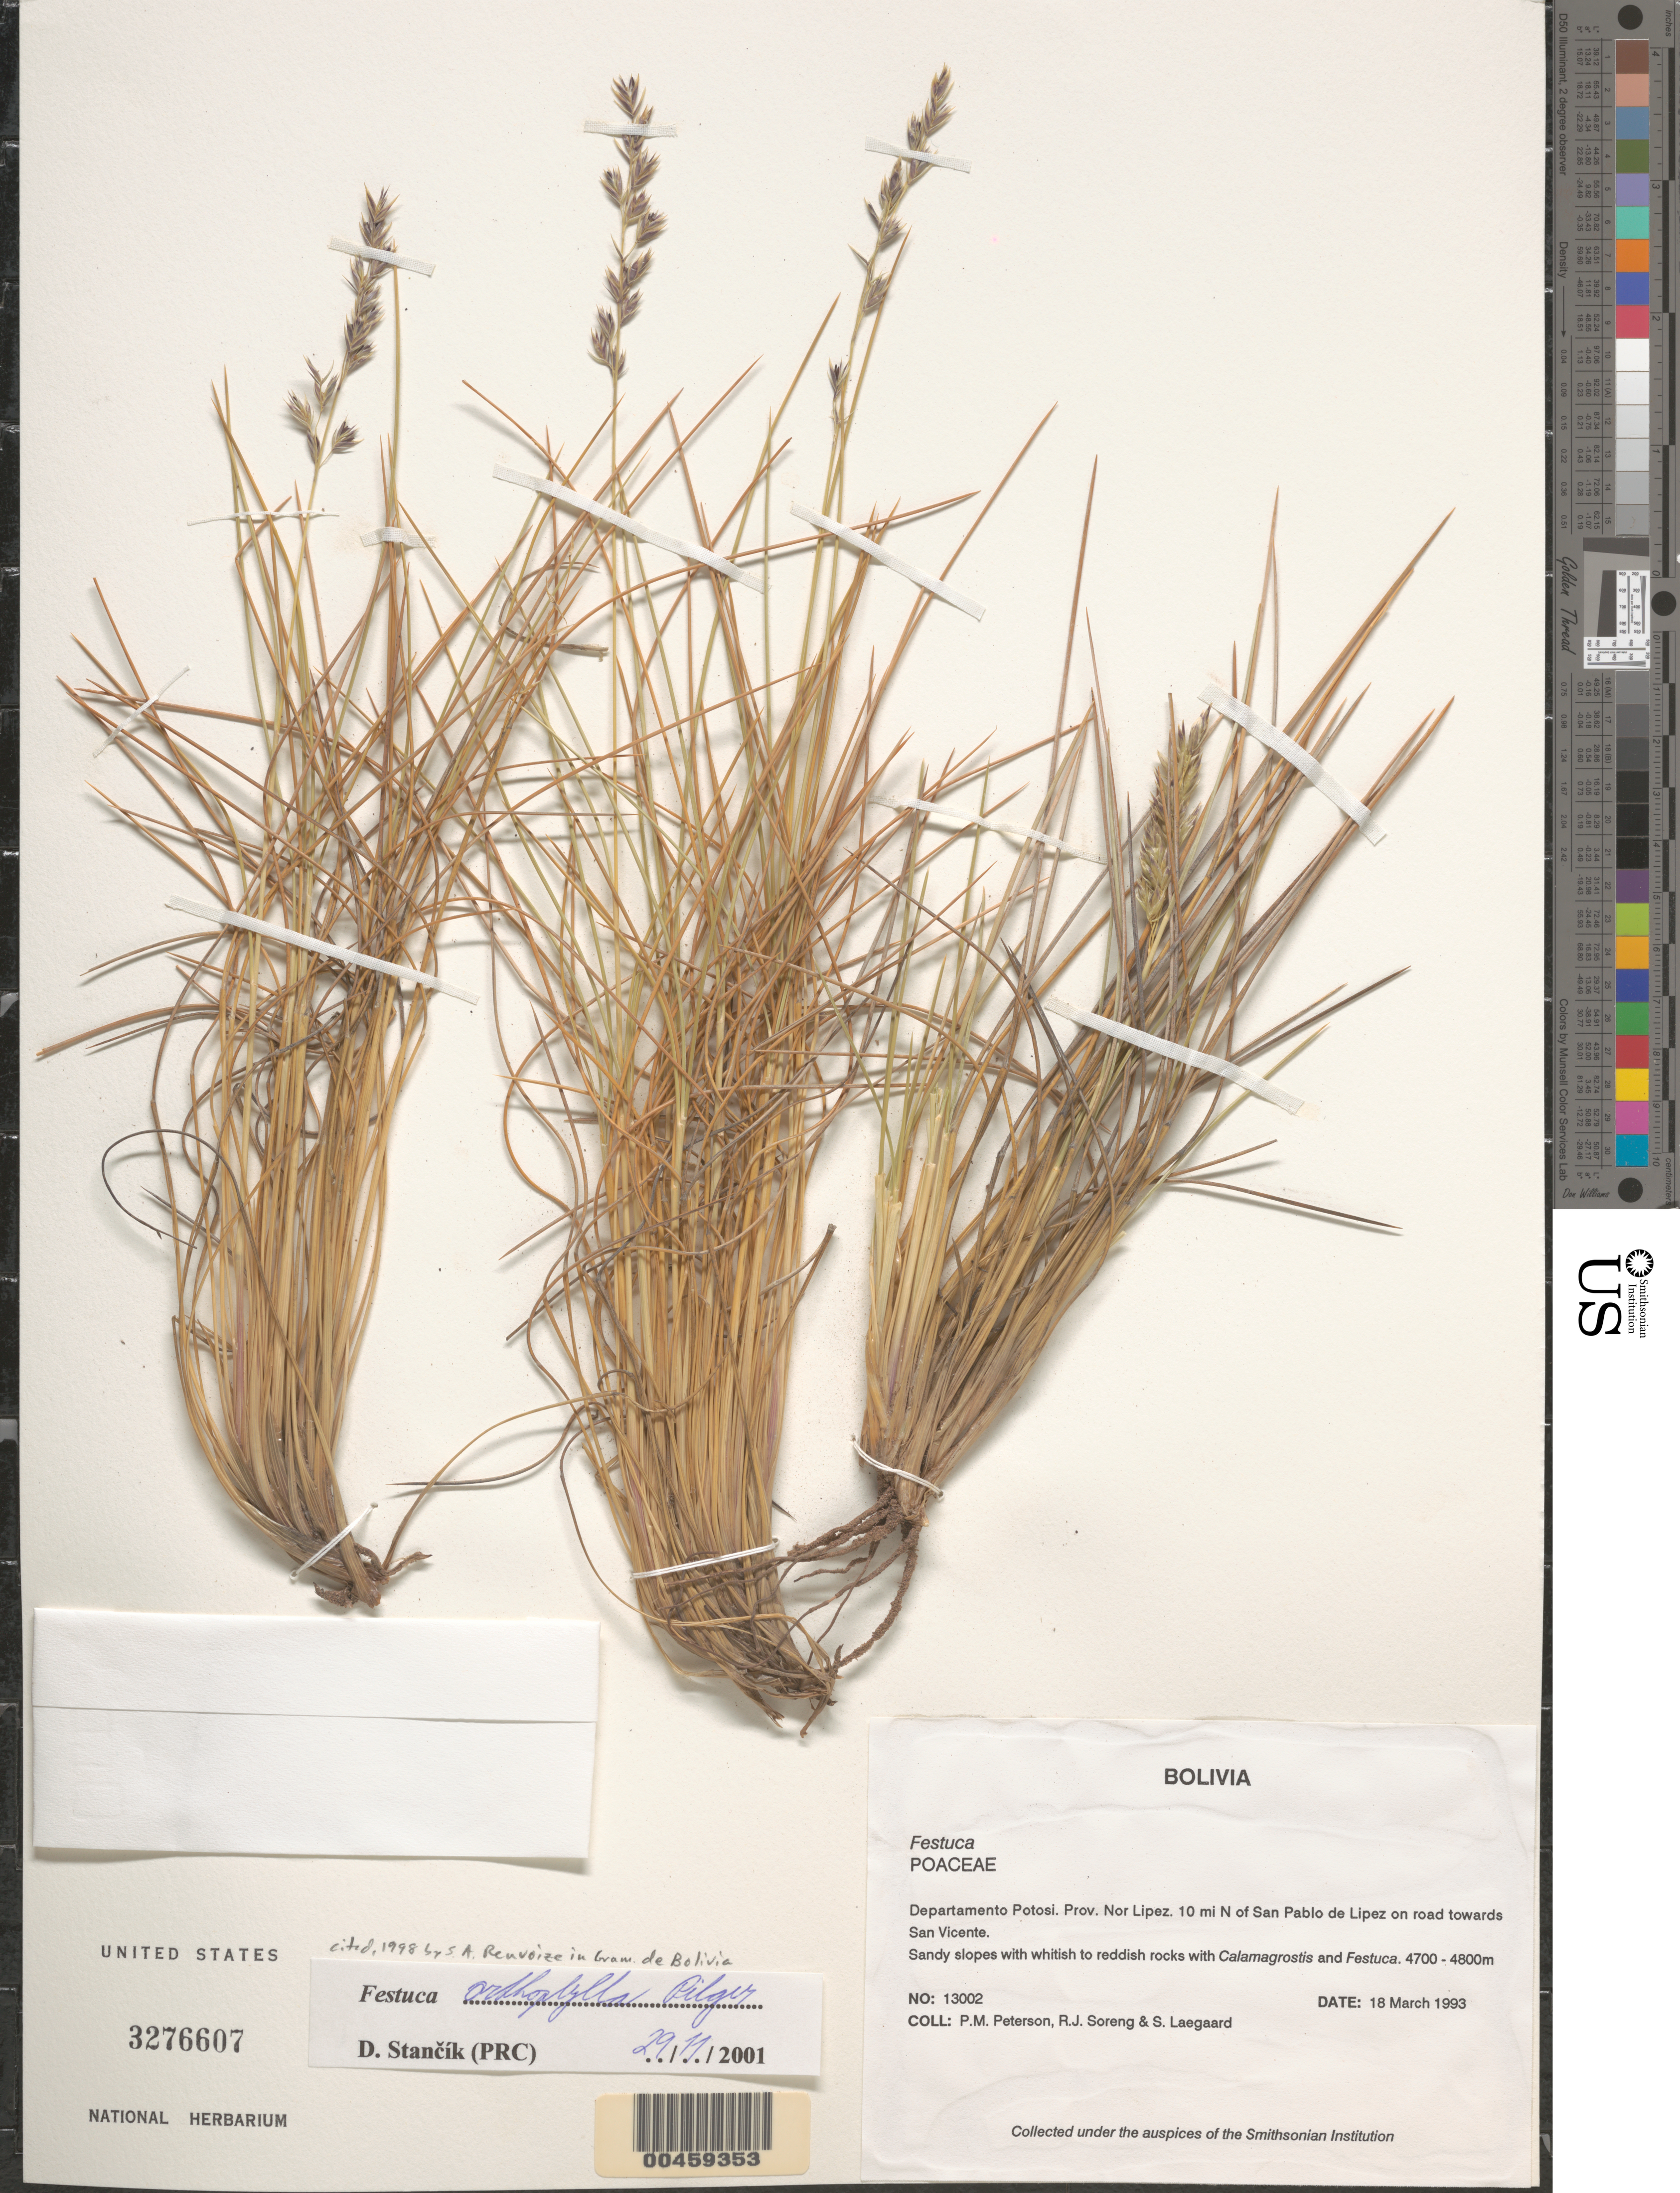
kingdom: Plantae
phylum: Tracheophyta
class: Liliopsida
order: Poales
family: Poaceae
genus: Festuca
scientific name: Festuca sp.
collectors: P. M. Peterson, R. J. Soreng & S. Lægaard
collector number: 13002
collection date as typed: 18 Mar 1993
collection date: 1993-03-18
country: Bolivia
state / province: Potosí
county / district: Nor Lípez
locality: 10 mi N of San Pablo de Lipez on road towards San Vicente.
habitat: Sandy slopes with whitish to reddish rocks with Calamagrostis and Festuca.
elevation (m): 4700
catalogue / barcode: US 3276607